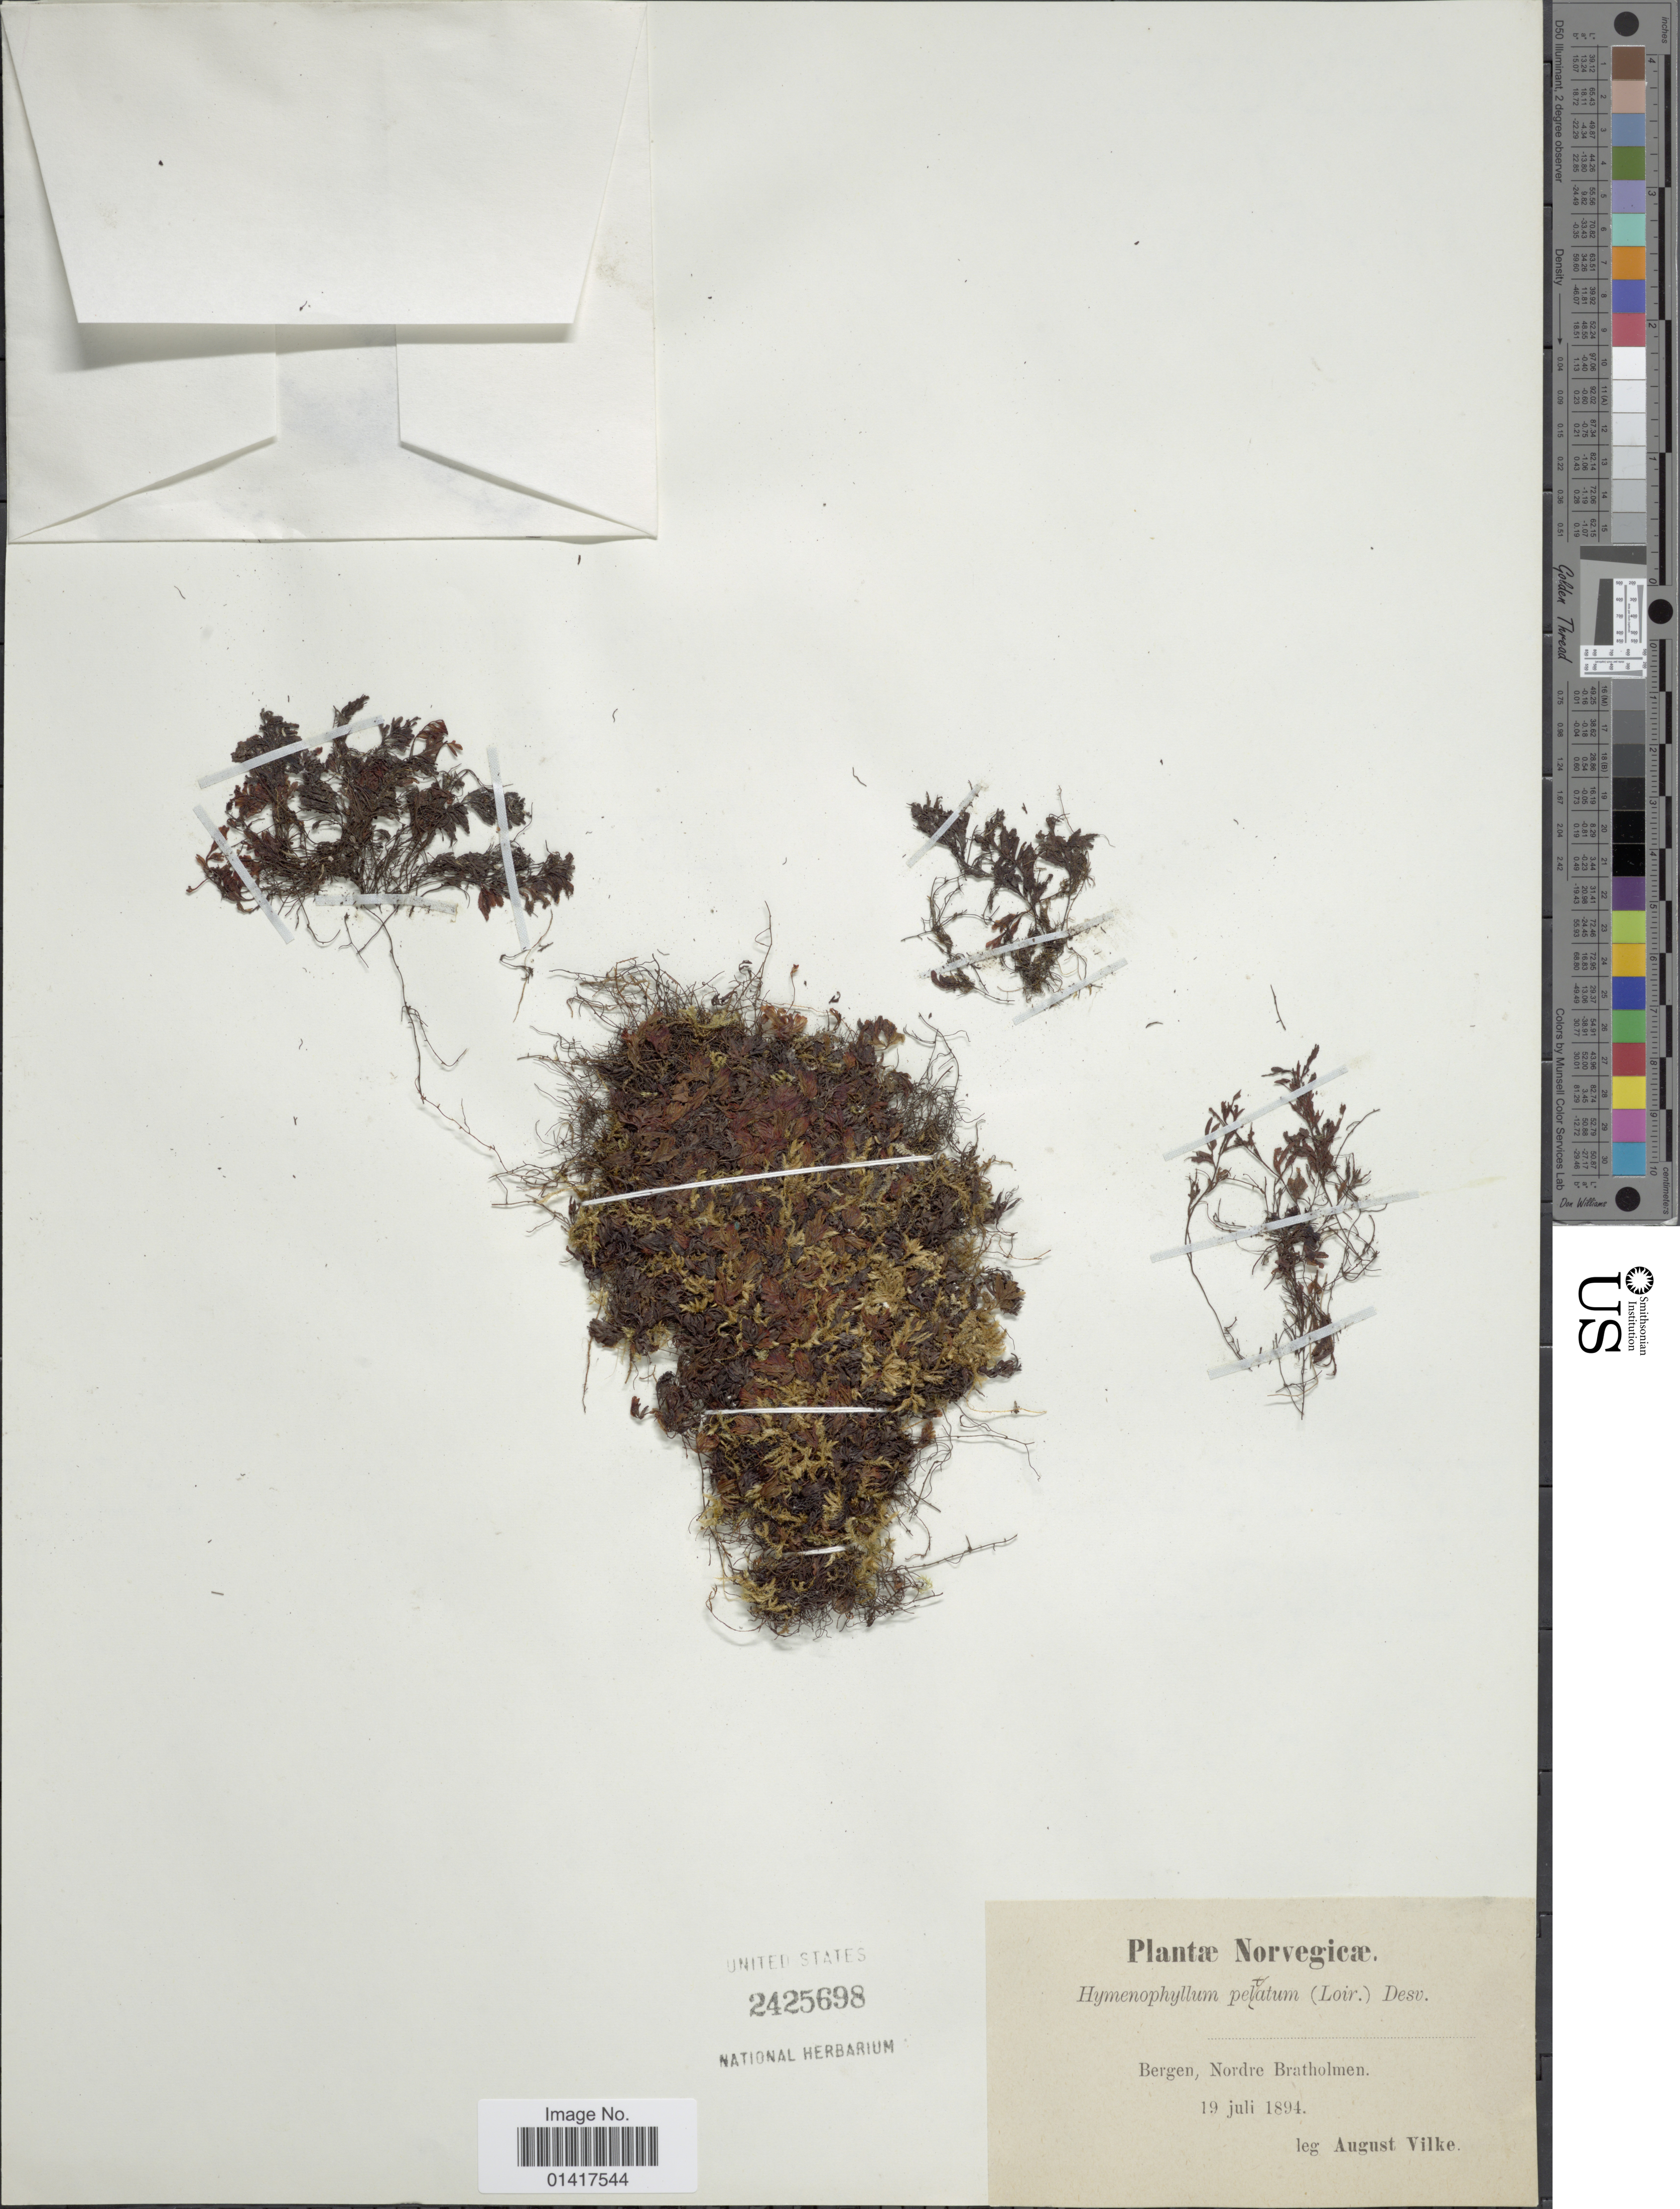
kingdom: Plantae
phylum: Tracheophyta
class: Polypodiopsida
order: Hymenophyllales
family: Hymenophyllaceae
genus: Hymenophyllum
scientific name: Hymenophyllum peltatum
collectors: A. Vilke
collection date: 1894-07-19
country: Norway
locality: Bergen, Nordre Bratholmen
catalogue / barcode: US 2425698